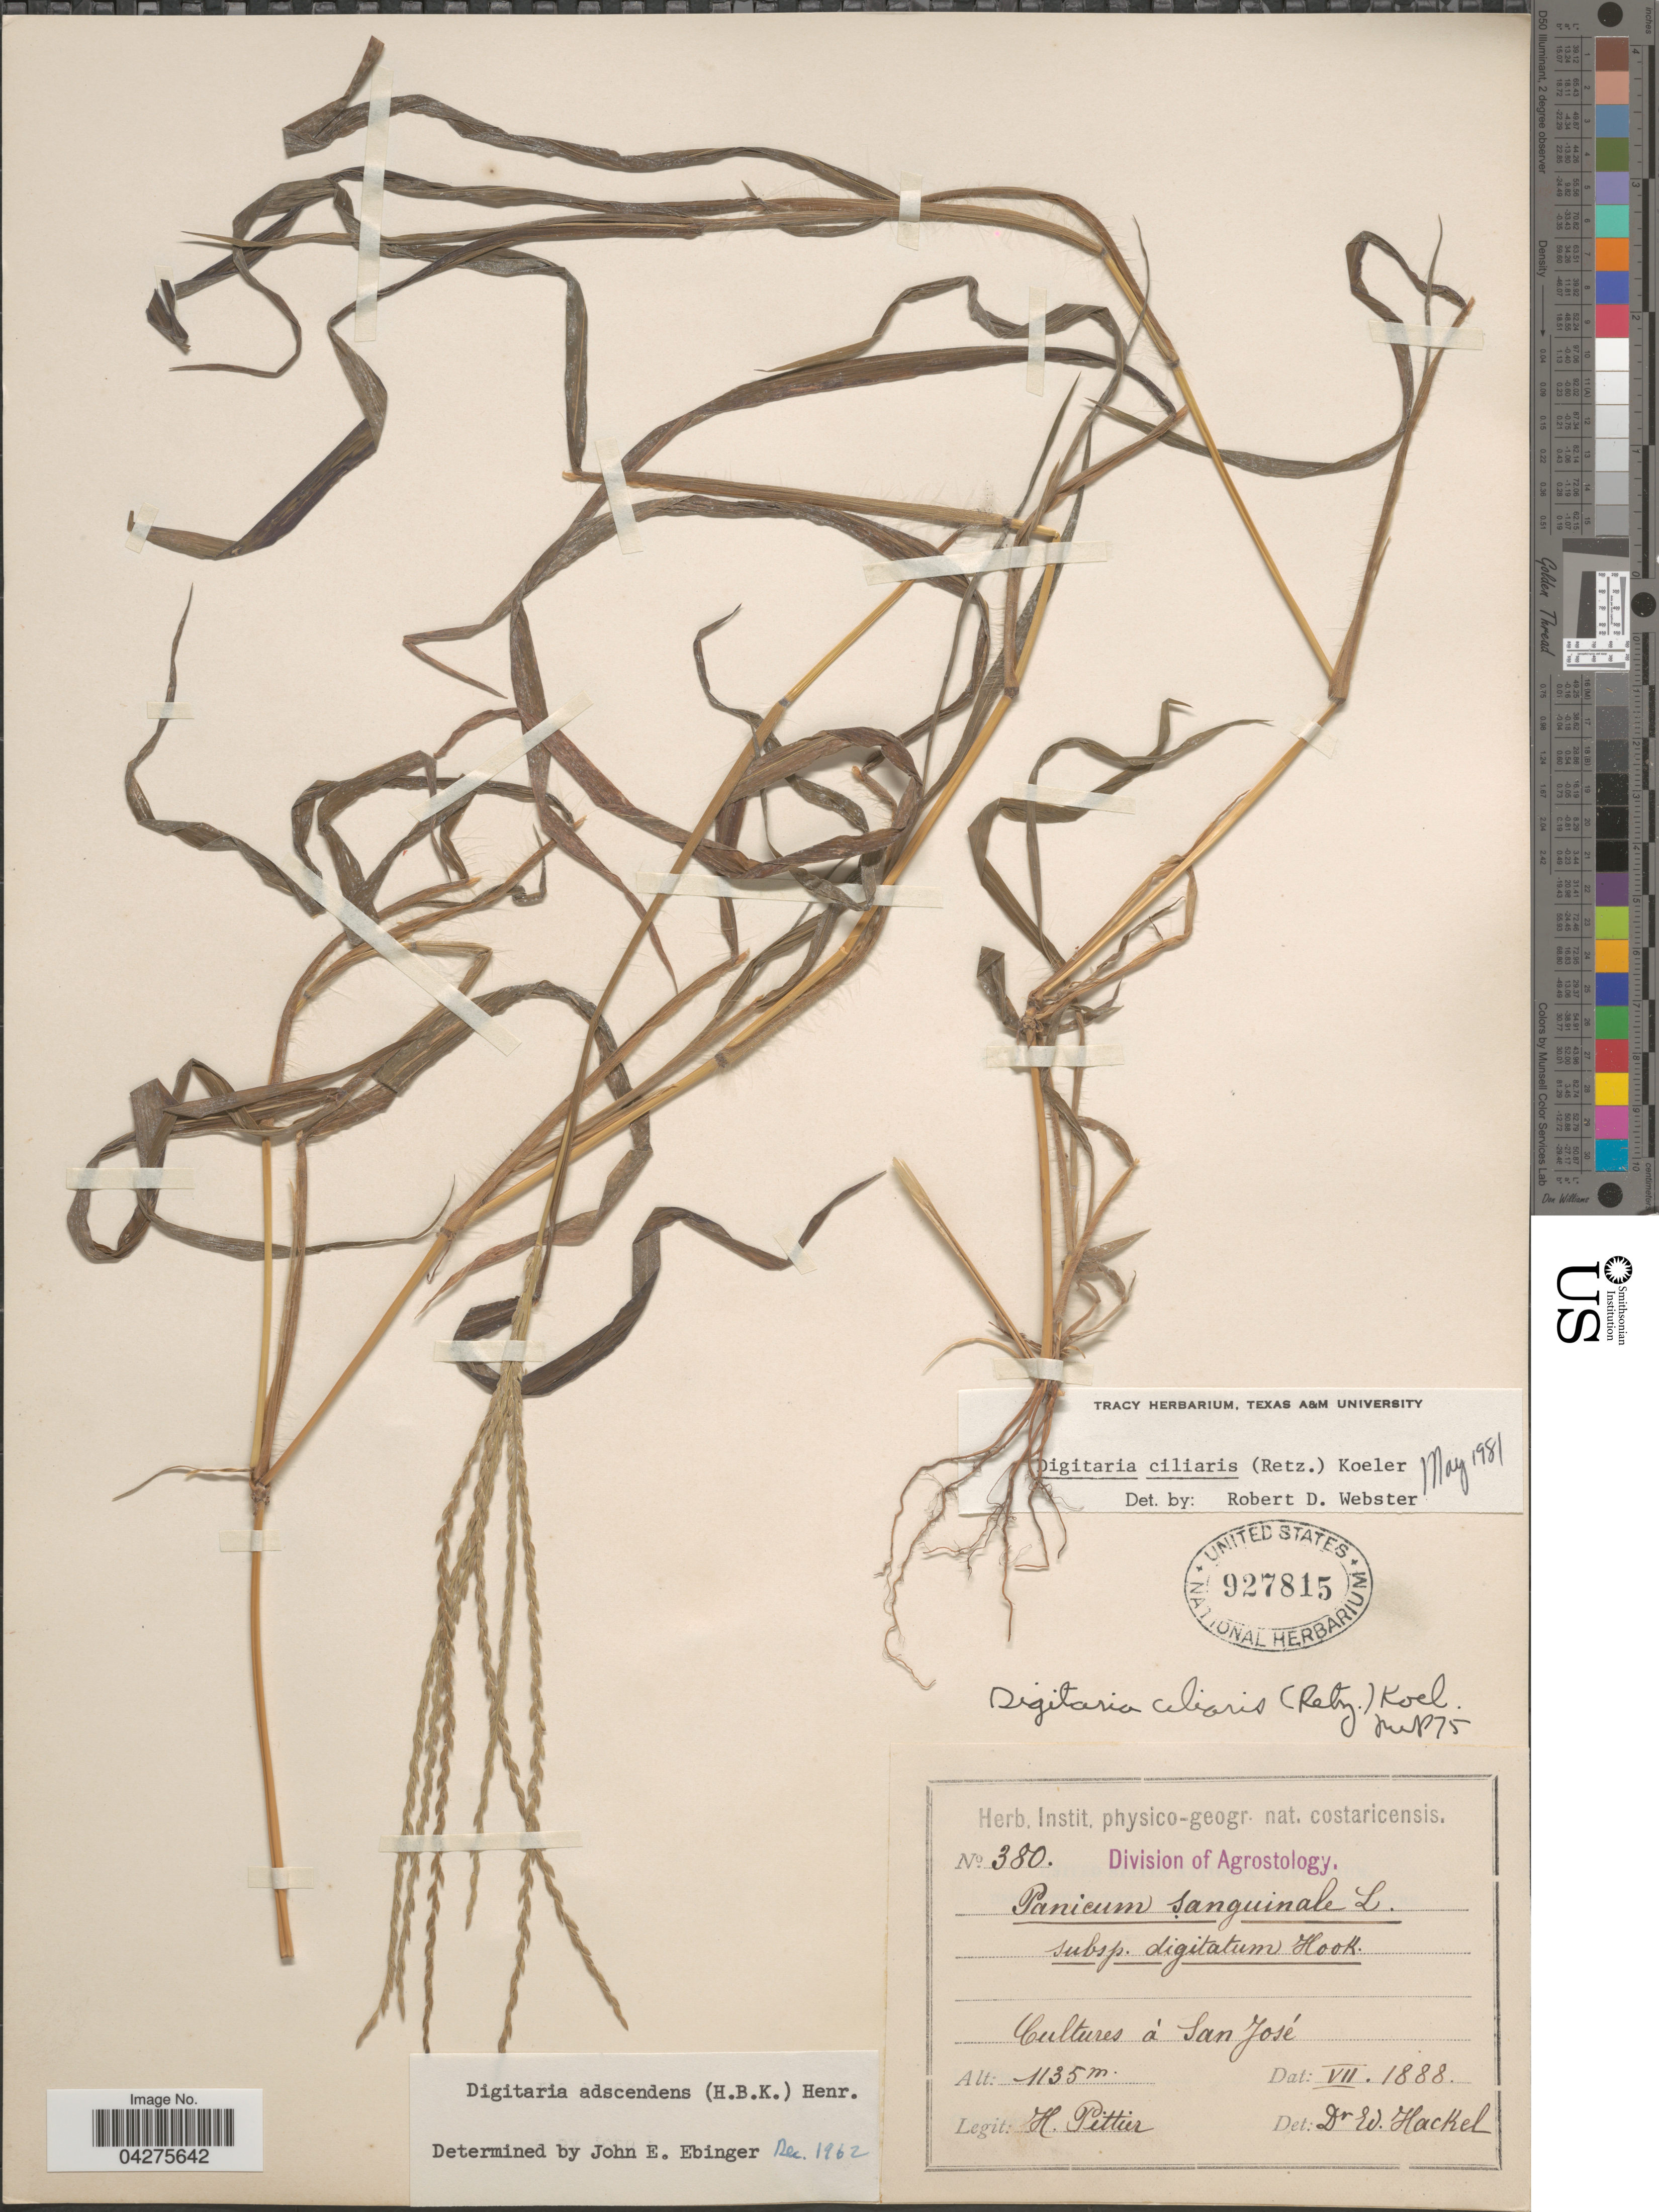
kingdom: Plantae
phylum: Tracheophyta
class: Liliopsida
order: Poales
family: Poaceae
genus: Digitaria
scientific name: Digitaria ciliaris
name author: (Retz.) Koeler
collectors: H. F. Pittier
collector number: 380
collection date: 1888-07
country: Costa Rica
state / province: San José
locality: Cultures à San José.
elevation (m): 1135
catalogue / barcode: US 927815